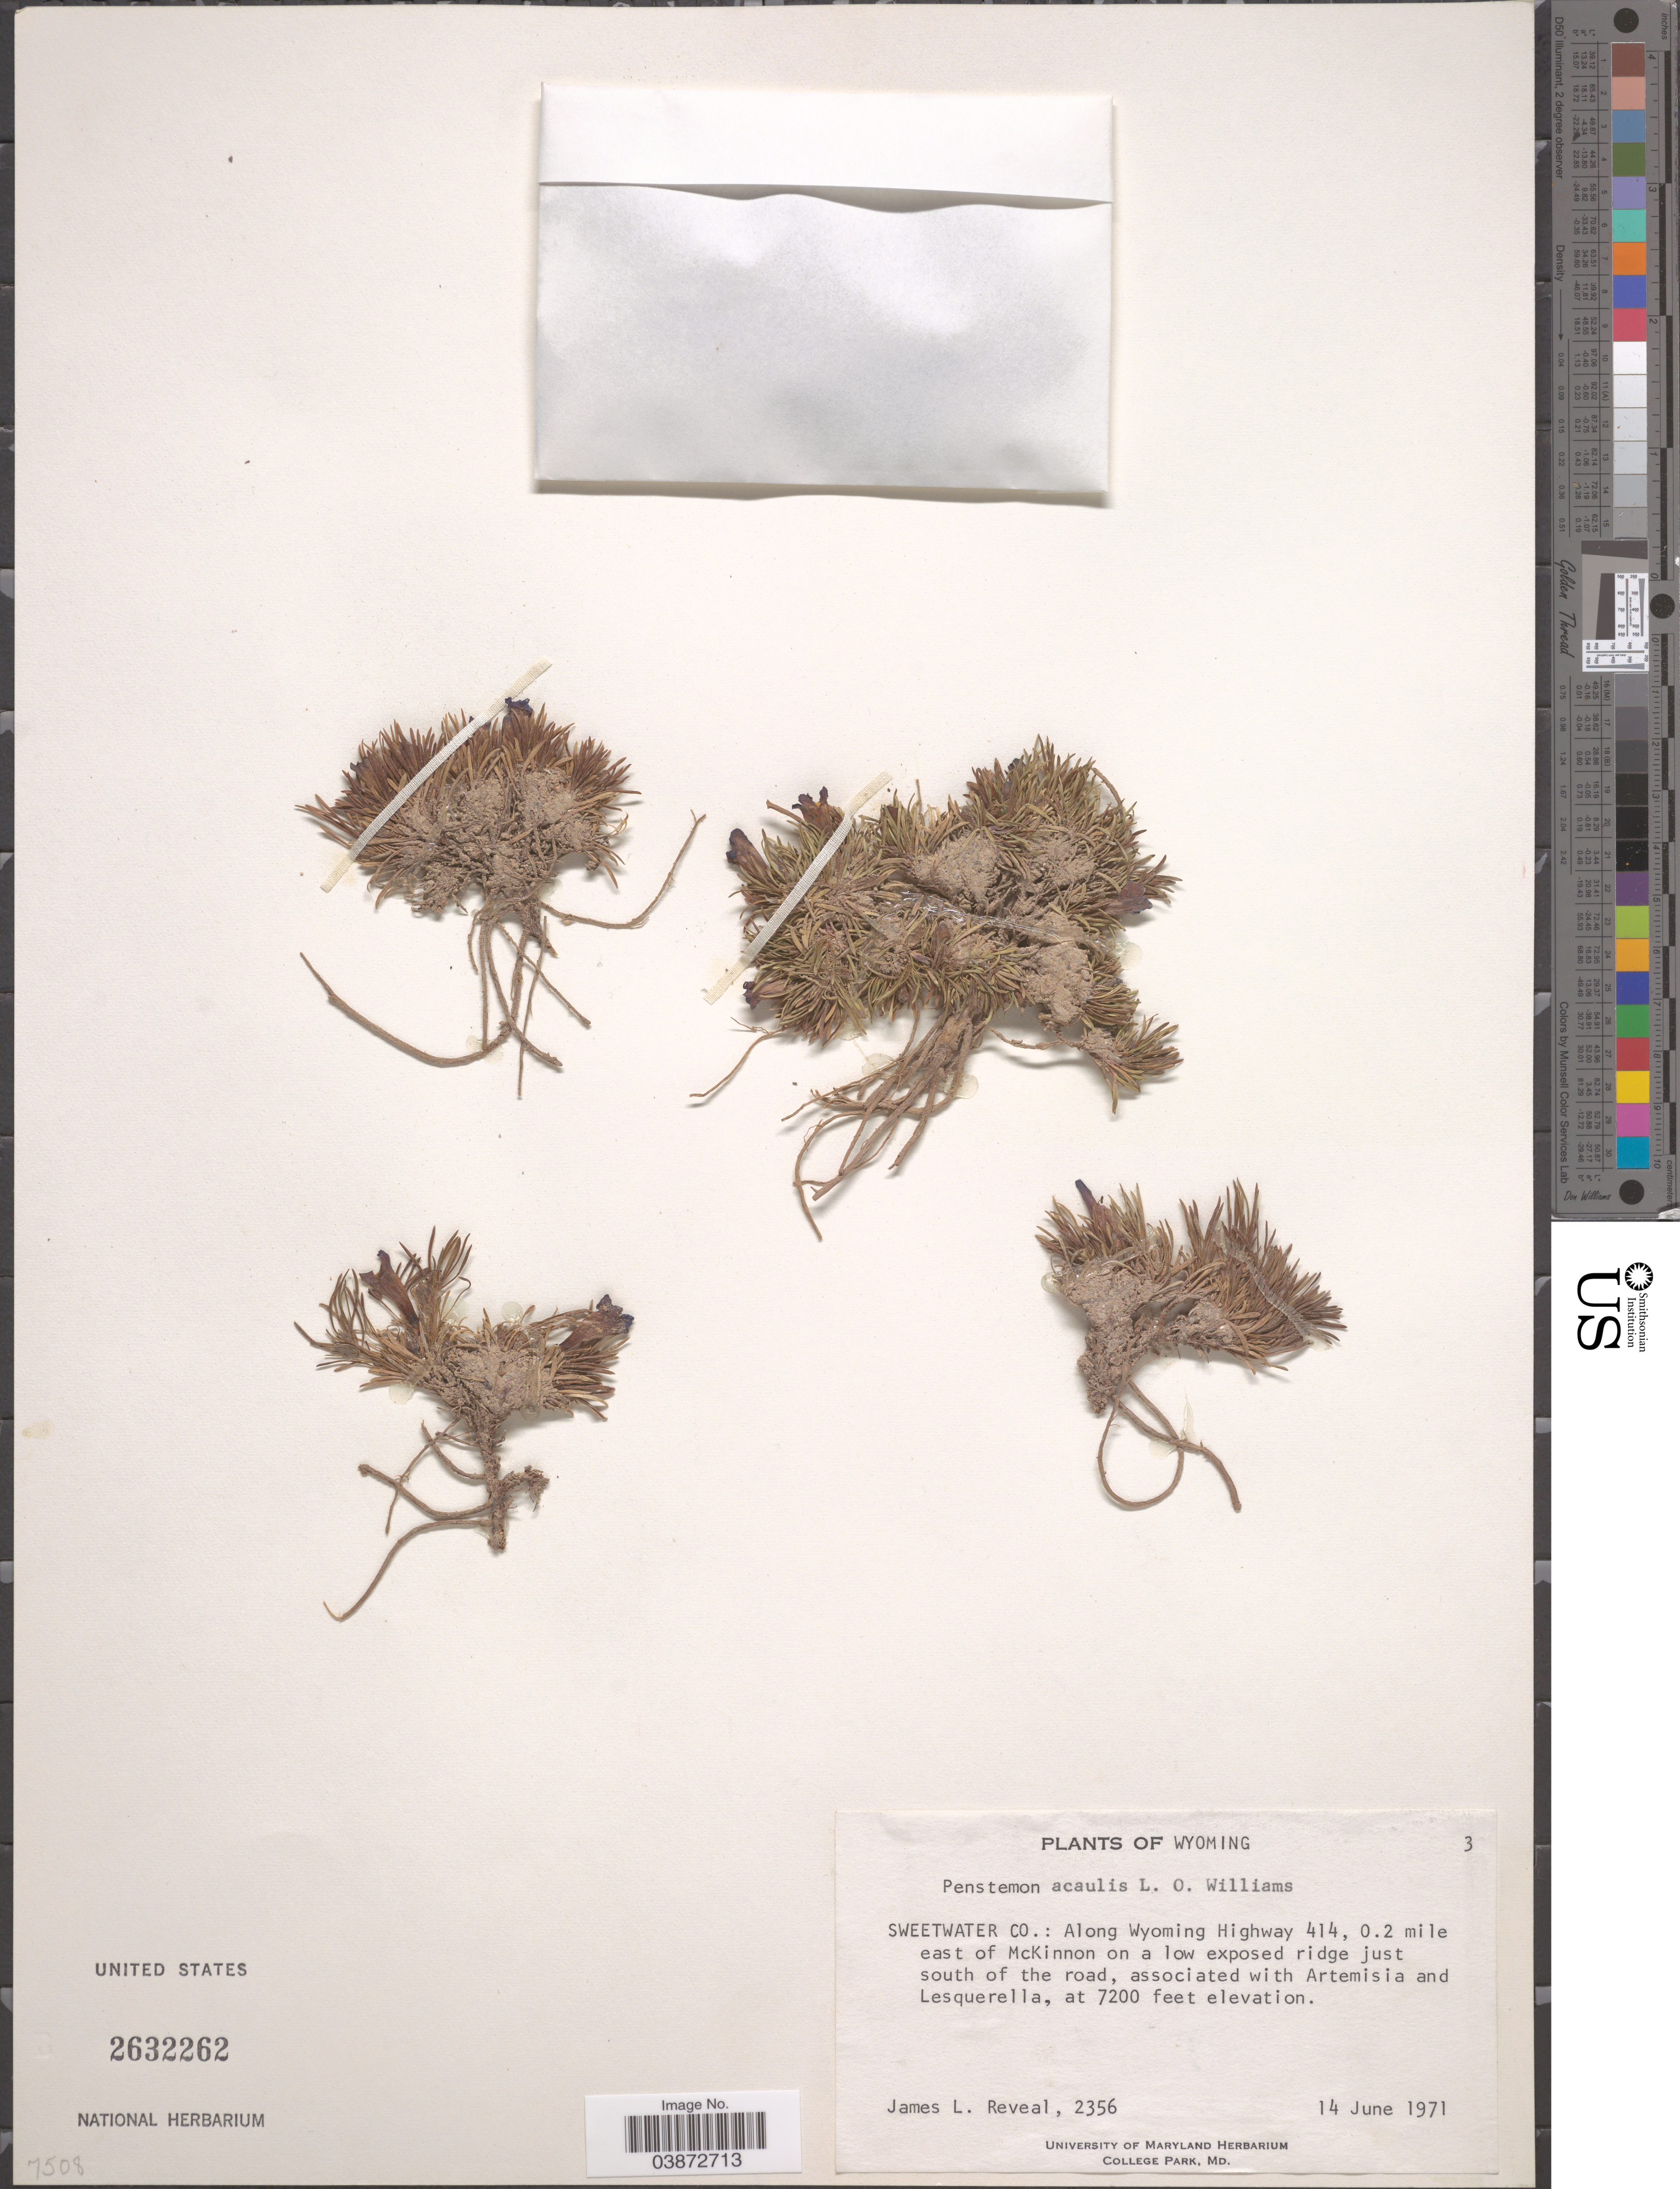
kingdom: Plantae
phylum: Tracheophyta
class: Magnoliopsida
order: Lamiales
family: Plantaginaceae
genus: Penstemon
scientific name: Penstemon acaulis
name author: L.O. Williams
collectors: J. L. Reveal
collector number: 2356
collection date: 1971-06-14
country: United States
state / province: Wyoming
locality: Sweetwater Co.: Along Wyoming Highway 414, 0.2 mile east of McKinnon on a low exposed ridge just south of the road.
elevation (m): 2195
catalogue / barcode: US 2632262